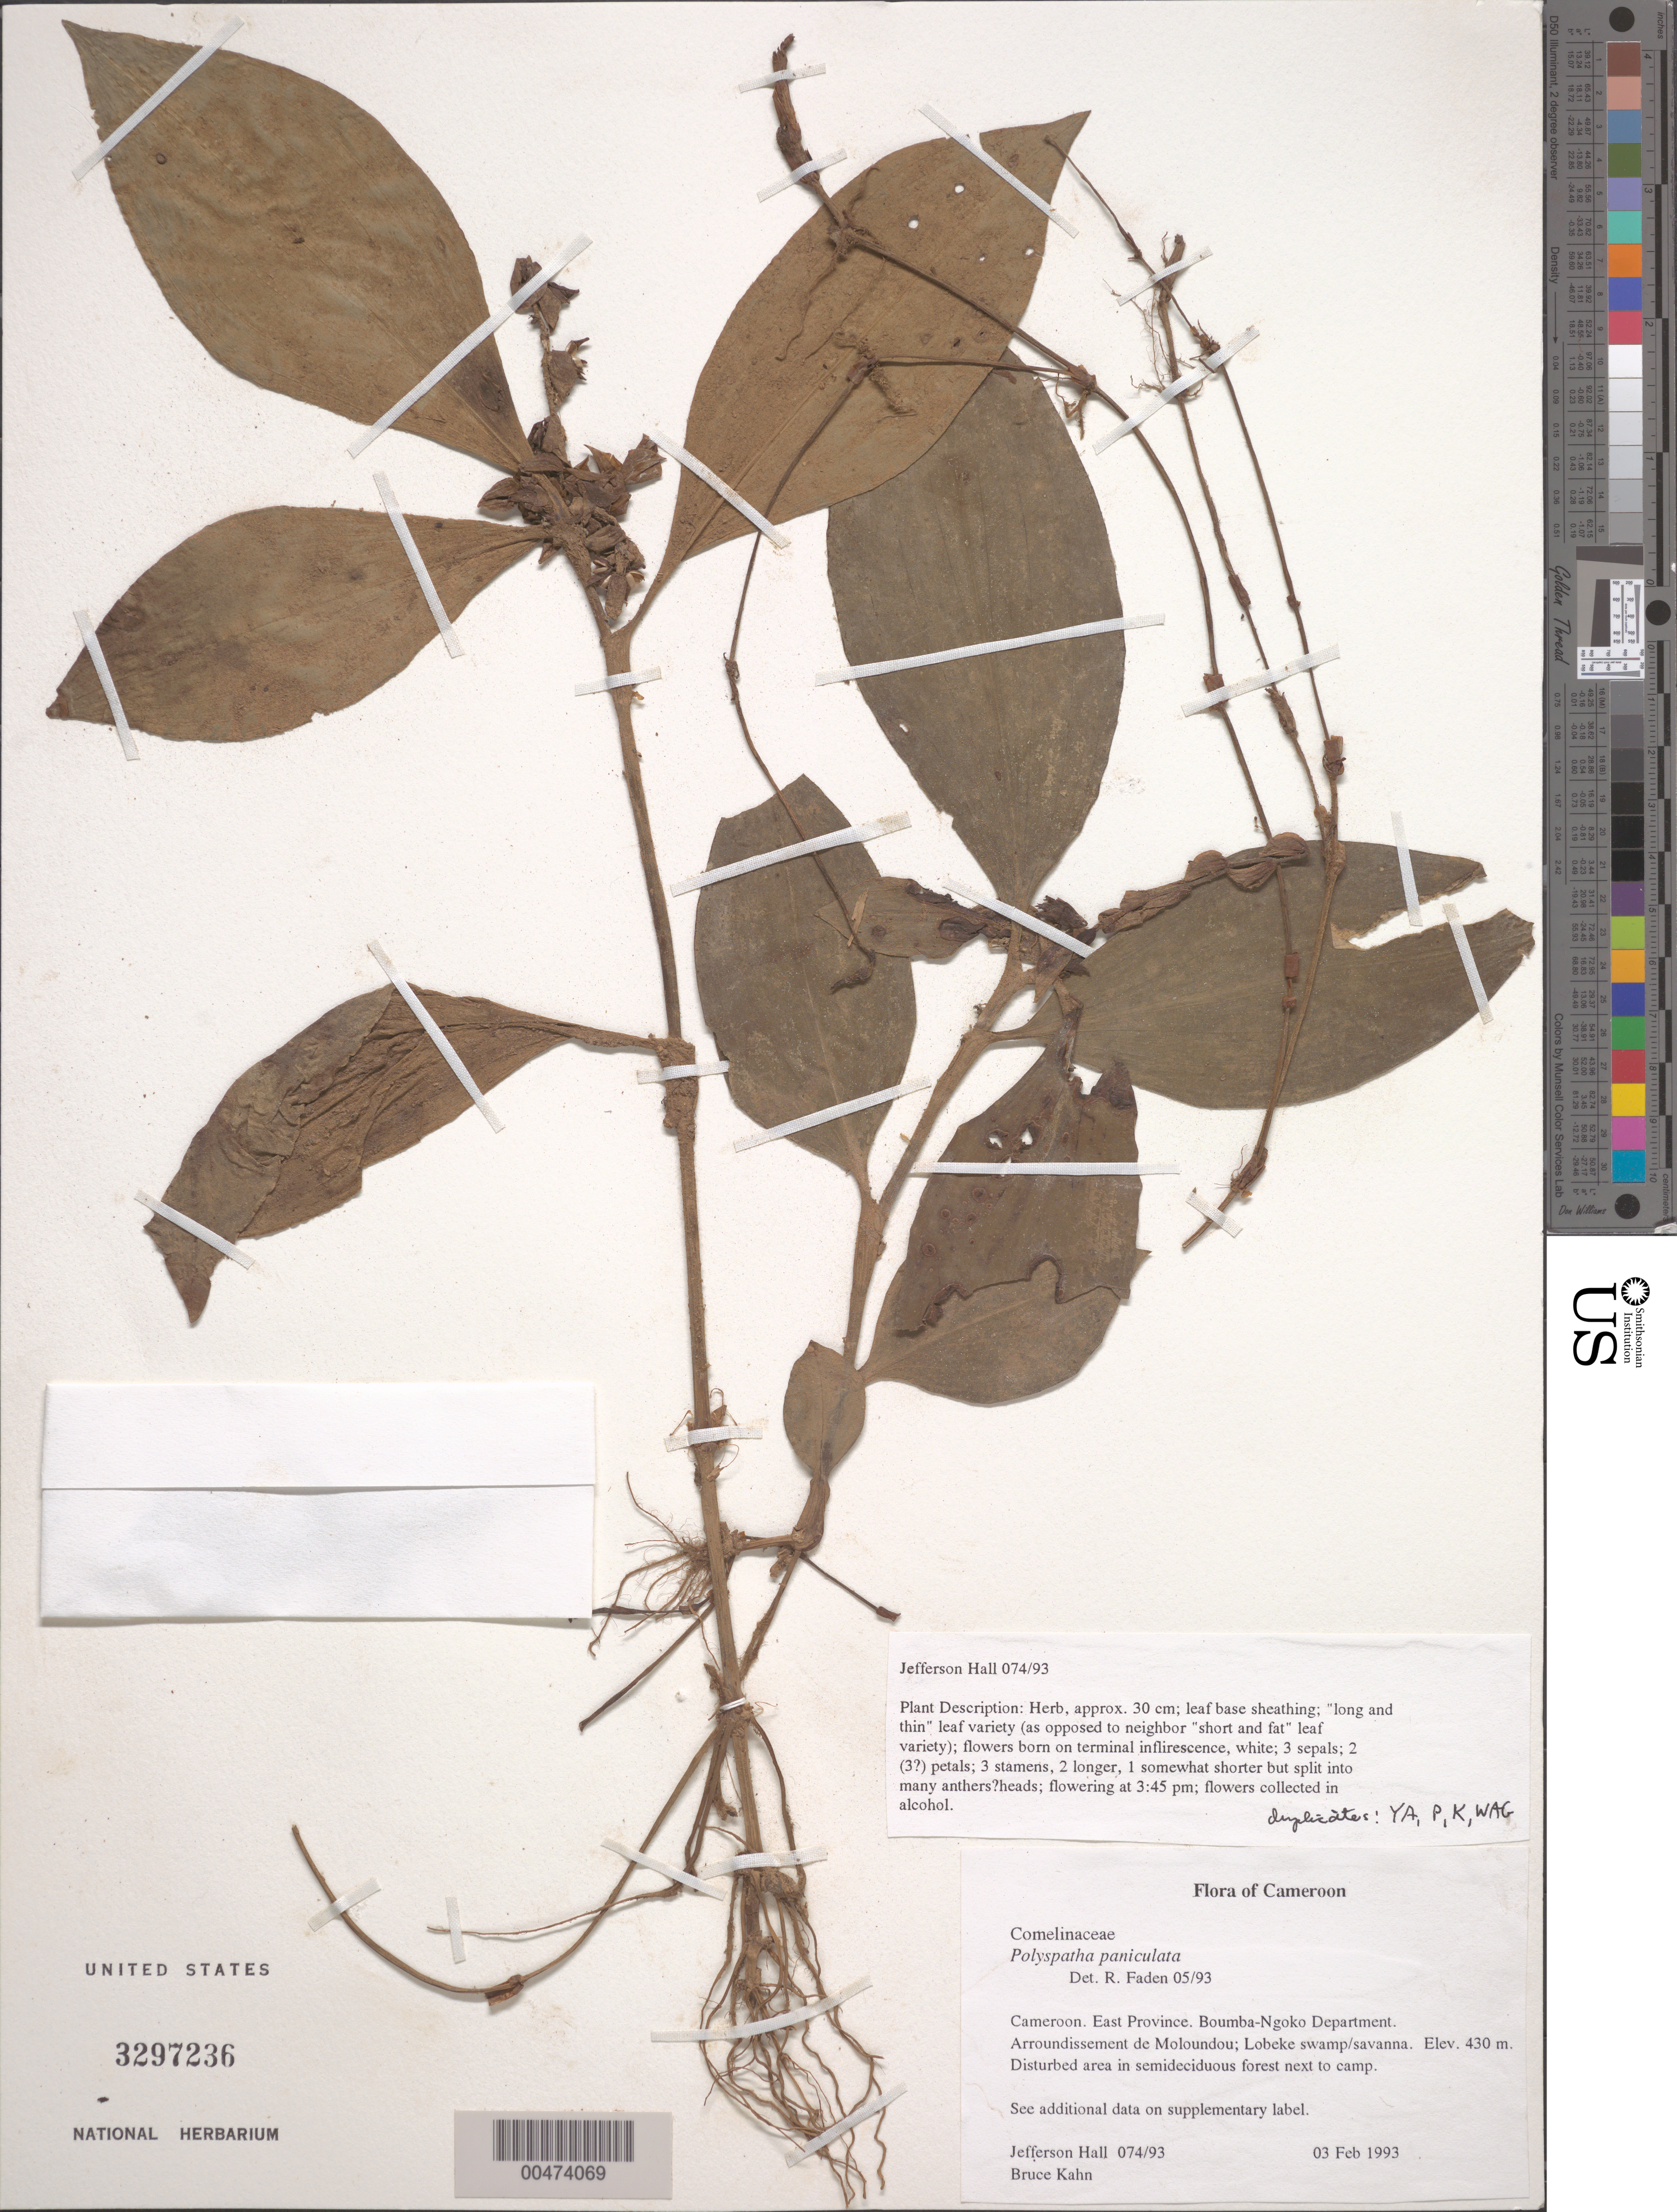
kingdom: Plantae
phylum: Tracheophyta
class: Liliopsida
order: Commelinales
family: Commelinaceae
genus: Polyspatha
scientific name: Polyspatha paniculata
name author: Benth.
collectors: J. Hall & B. Kahn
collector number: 074/93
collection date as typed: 03 Feb 1993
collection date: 1993-02-03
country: Cameroon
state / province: Est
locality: Boumba-ngoko, moloundou arrondissement, lobeke swamp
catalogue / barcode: US 3297236